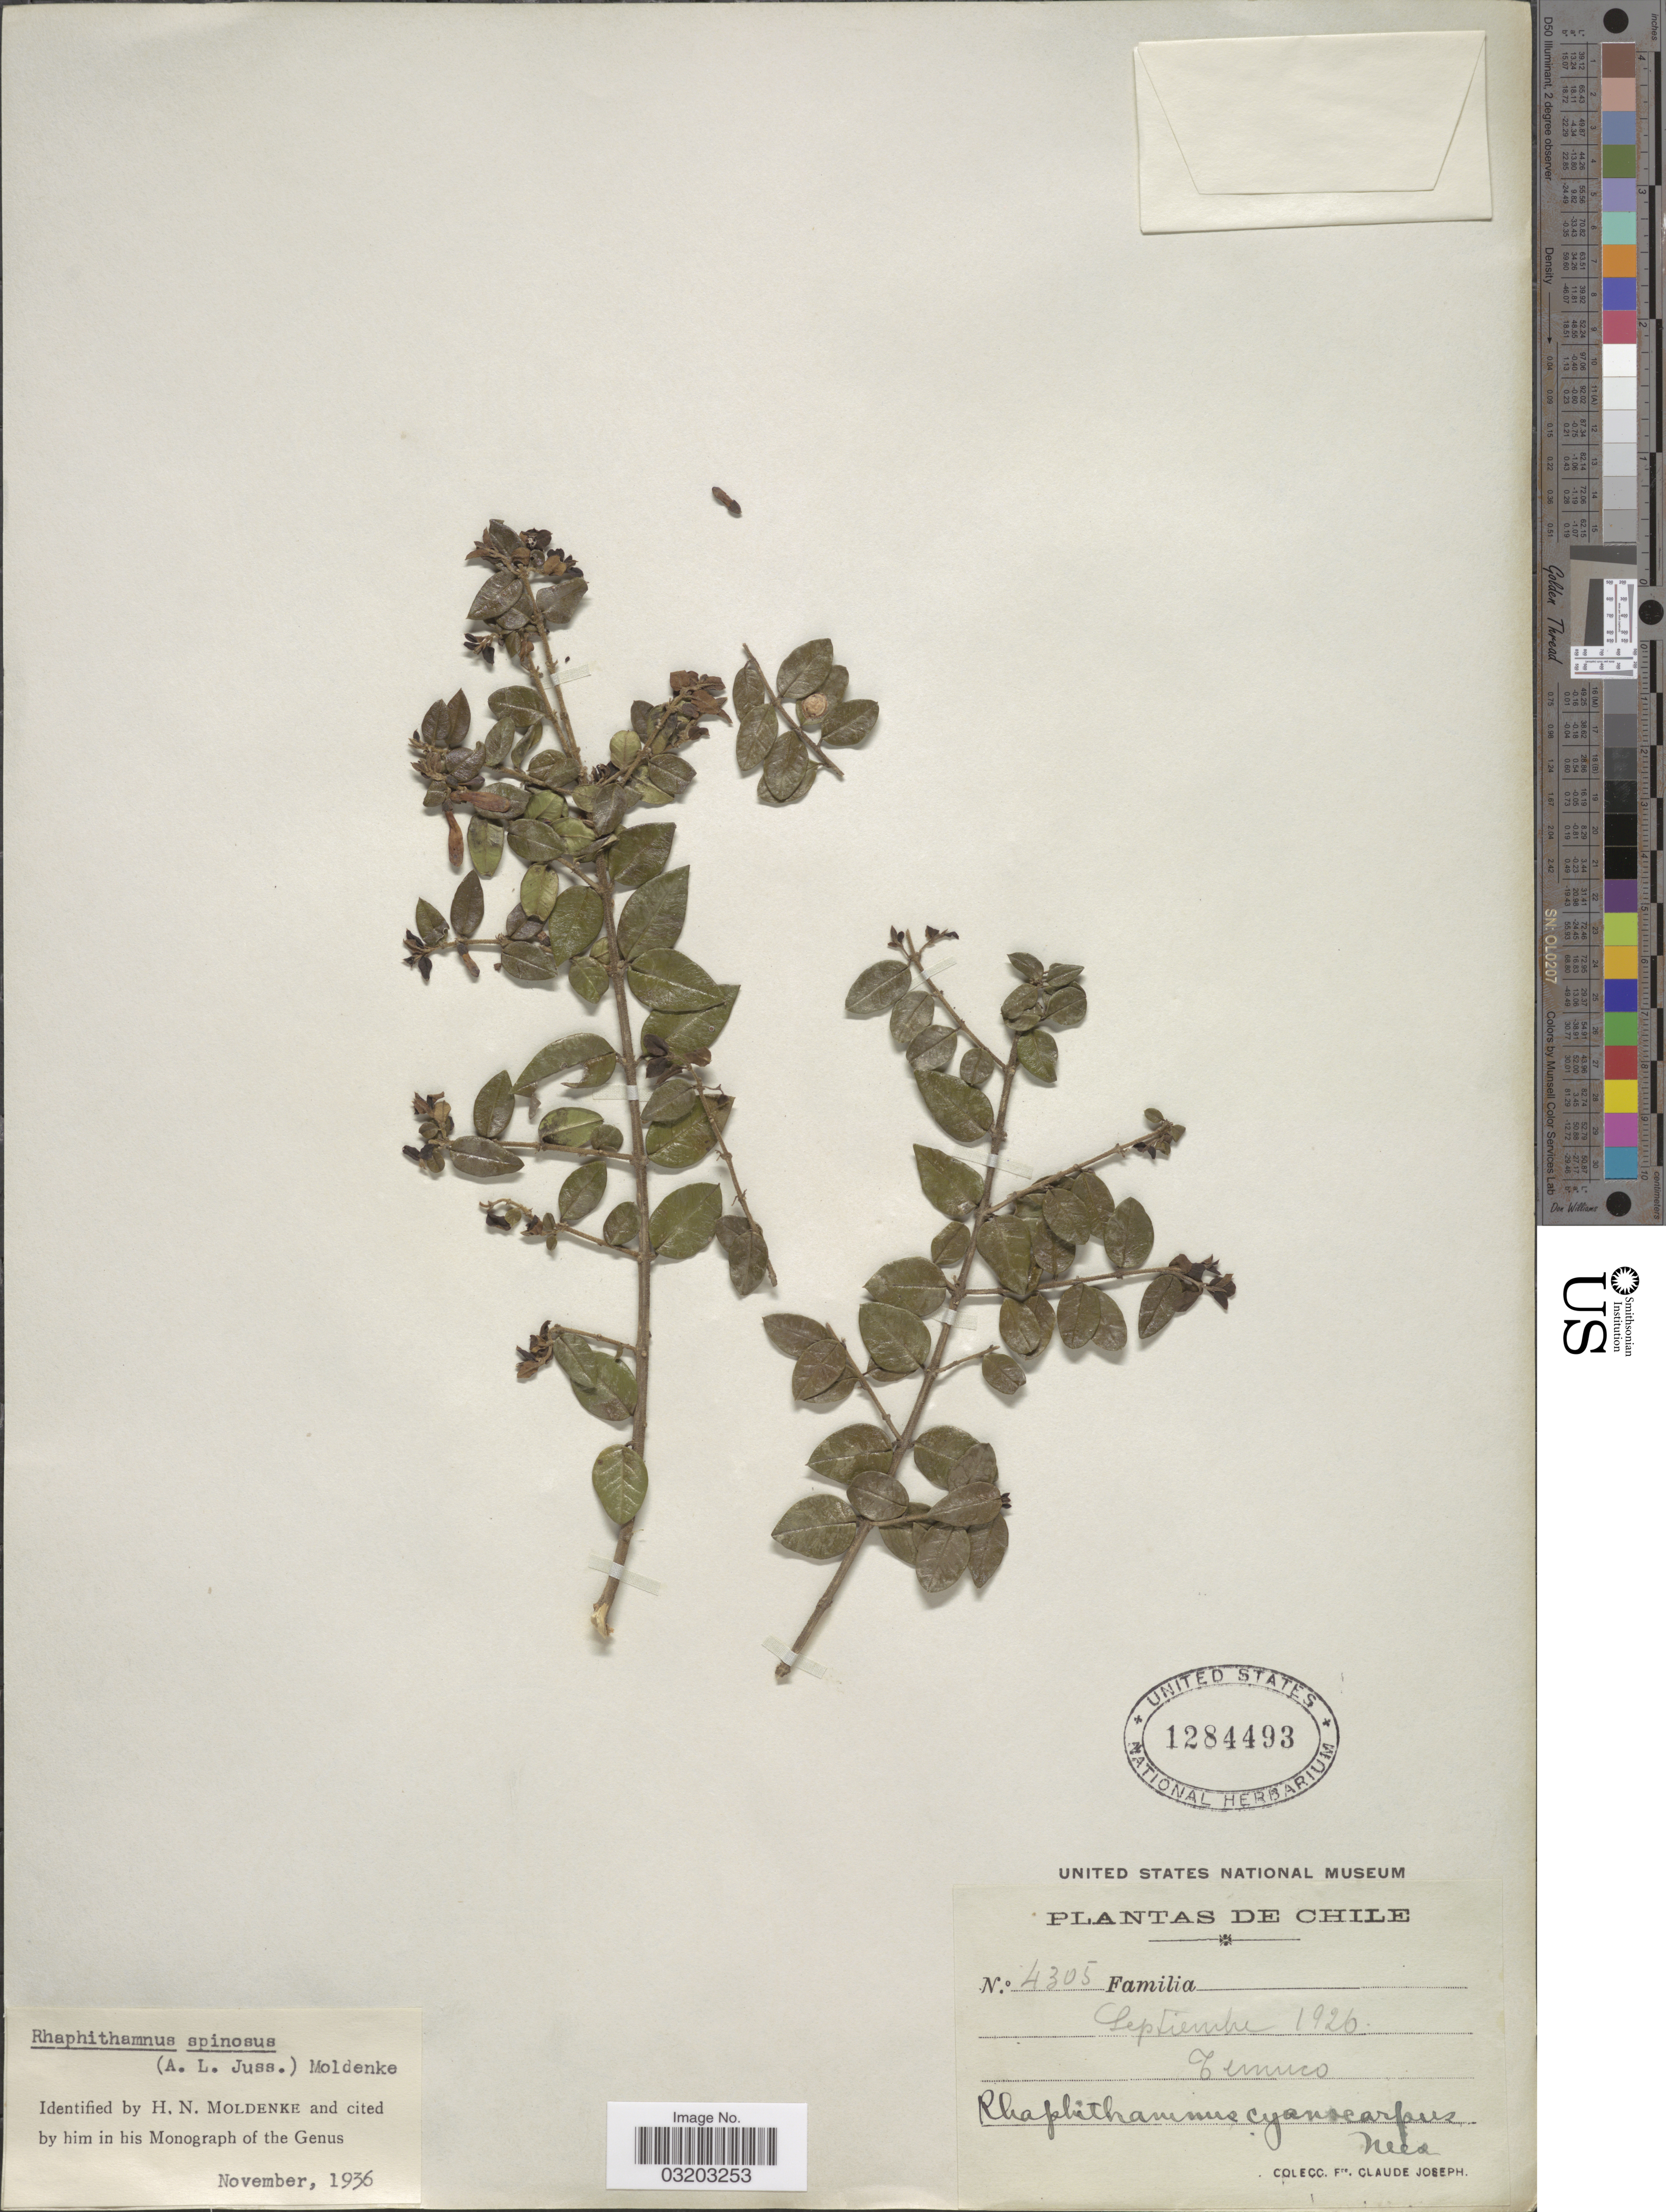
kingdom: Plantae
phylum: Tracheophyta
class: Magnoliopsida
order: Lamiales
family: Verbenaceae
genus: Rhaphithamnus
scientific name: Rhaphithamnus spinosus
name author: (Juss.) Moldenke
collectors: Bro. Claude-Joseph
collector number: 4305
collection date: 1926-09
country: Chile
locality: Temuco.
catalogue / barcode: US 1284493